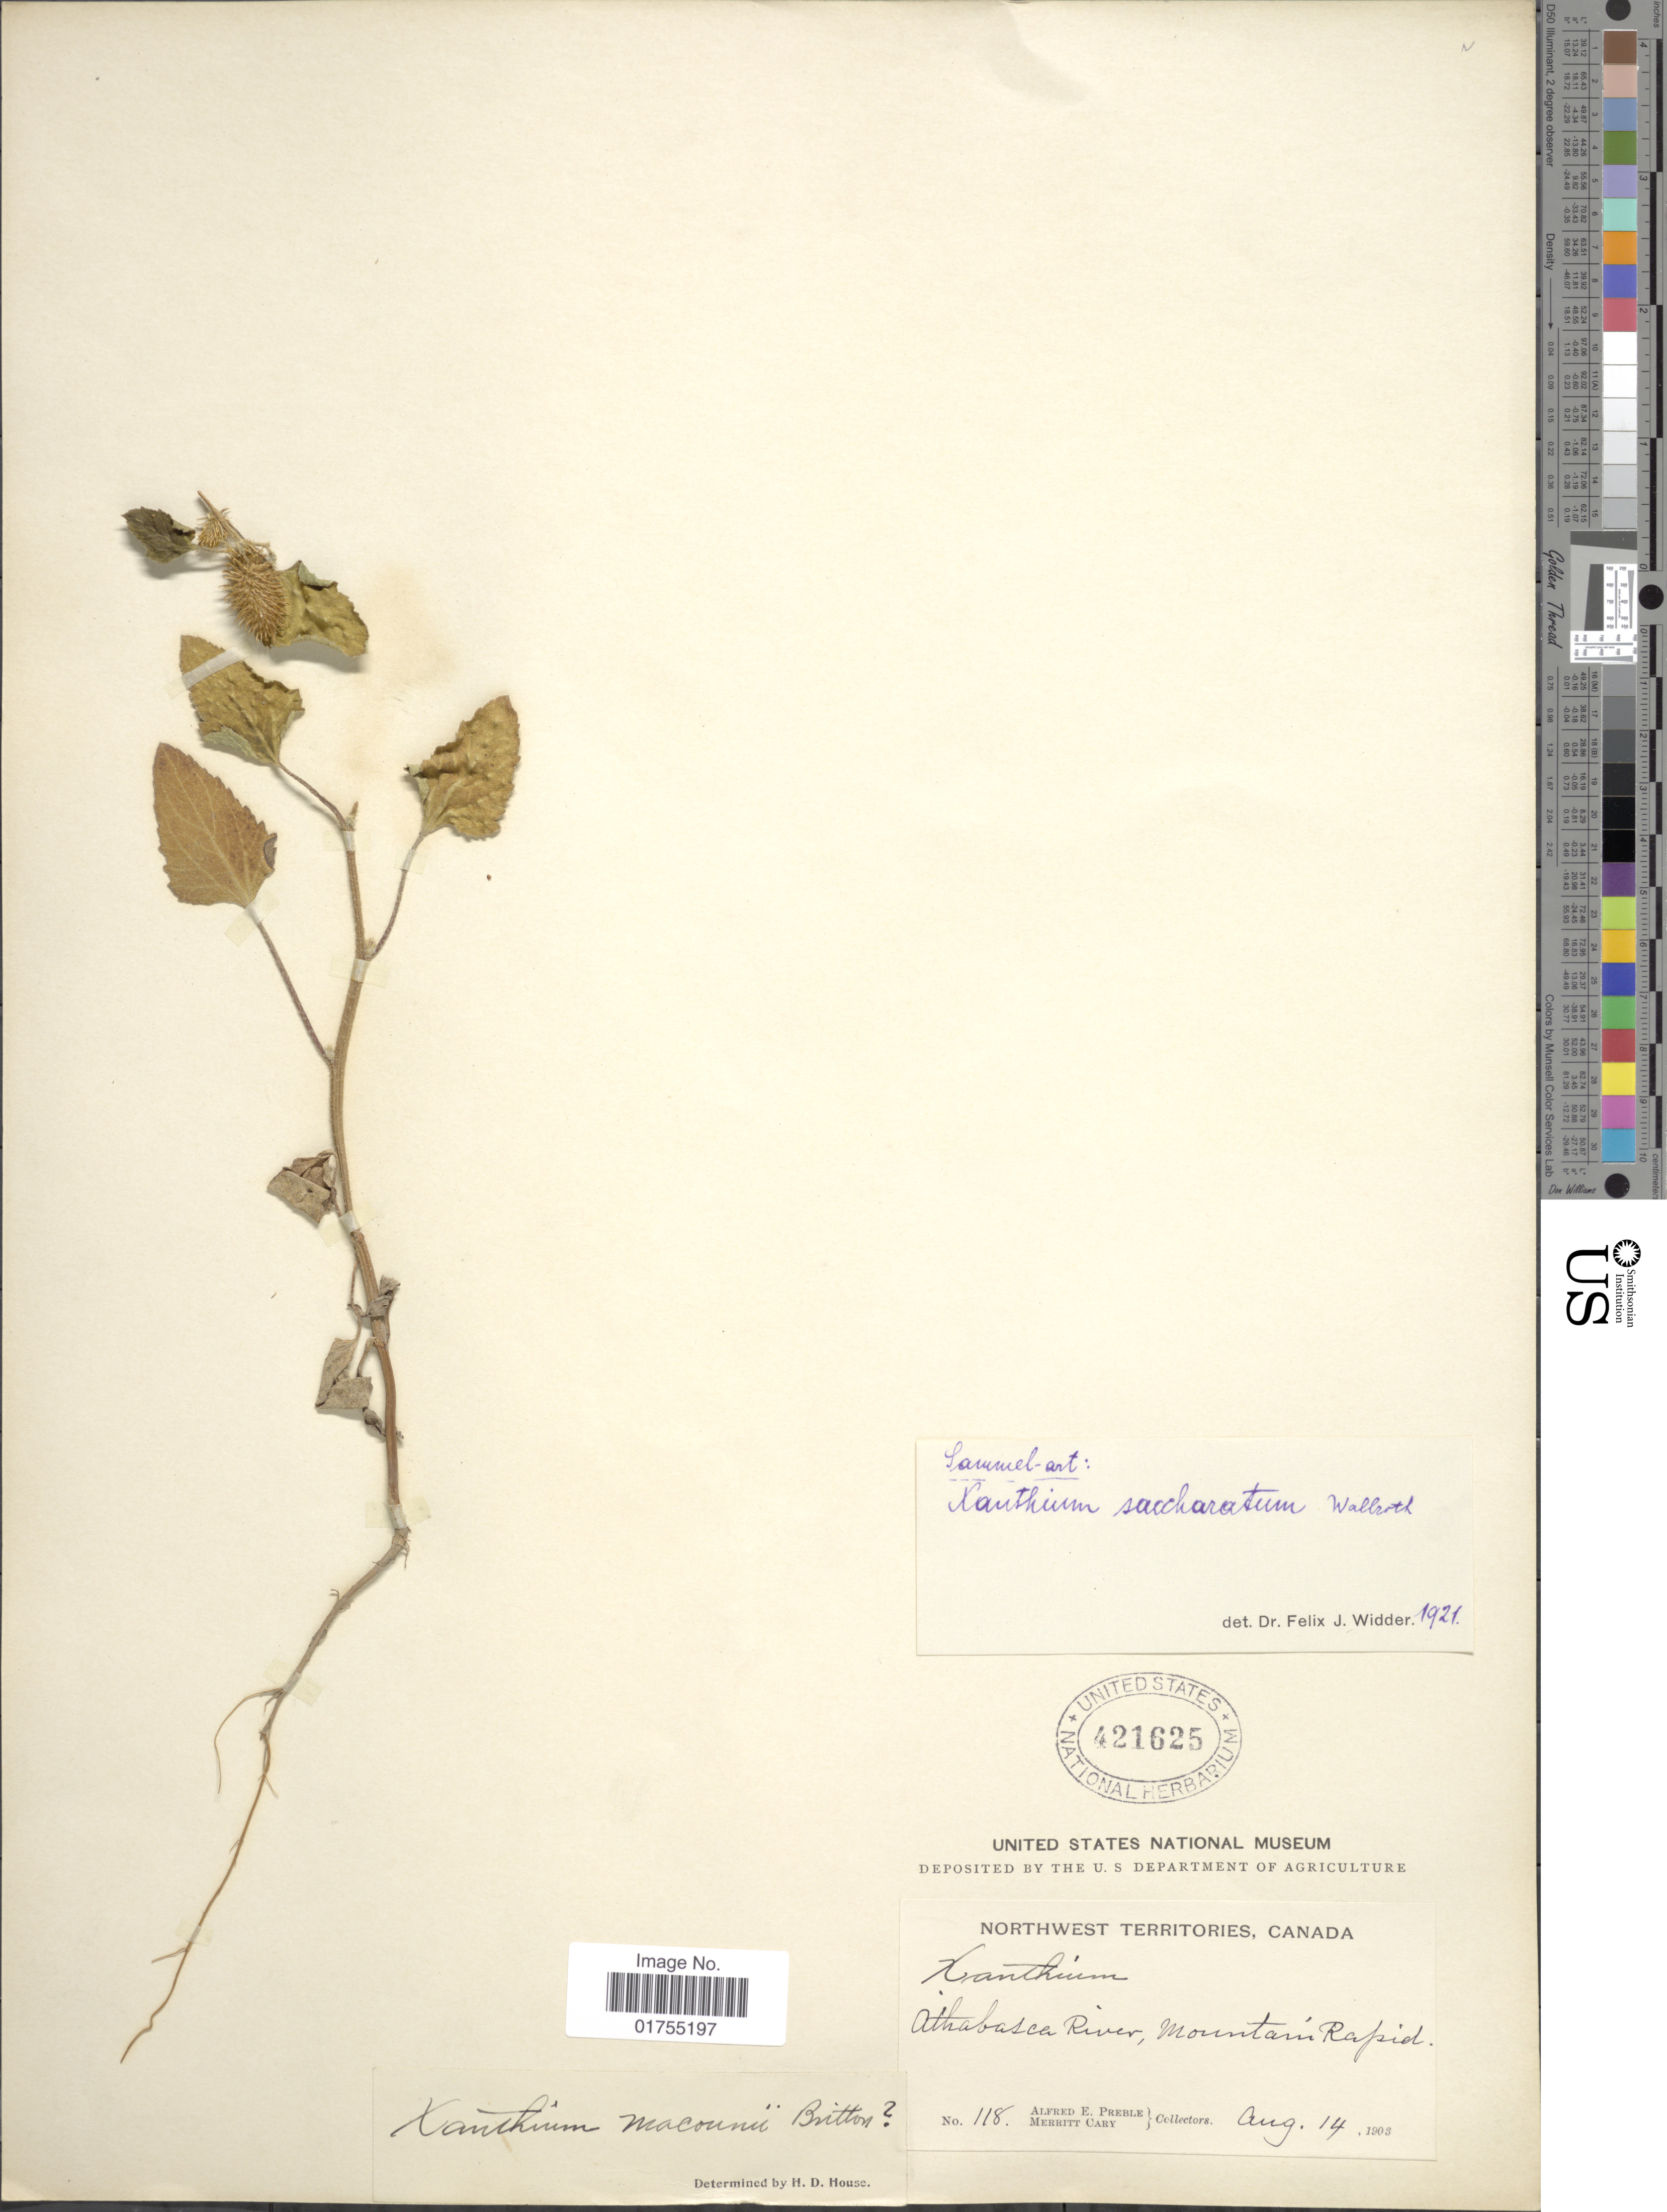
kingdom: Plantae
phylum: Tracheophyta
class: Magnoliopsida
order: Asterales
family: Asteraceae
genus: Xanthium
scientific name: Xanthium strumarium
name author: L.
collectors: A. Preble & M. Cary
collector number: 118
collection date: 1903-08-14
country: Canada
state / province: Northwest Territories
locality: Athabasca River, Mountain Rapid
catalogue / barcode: US 421625